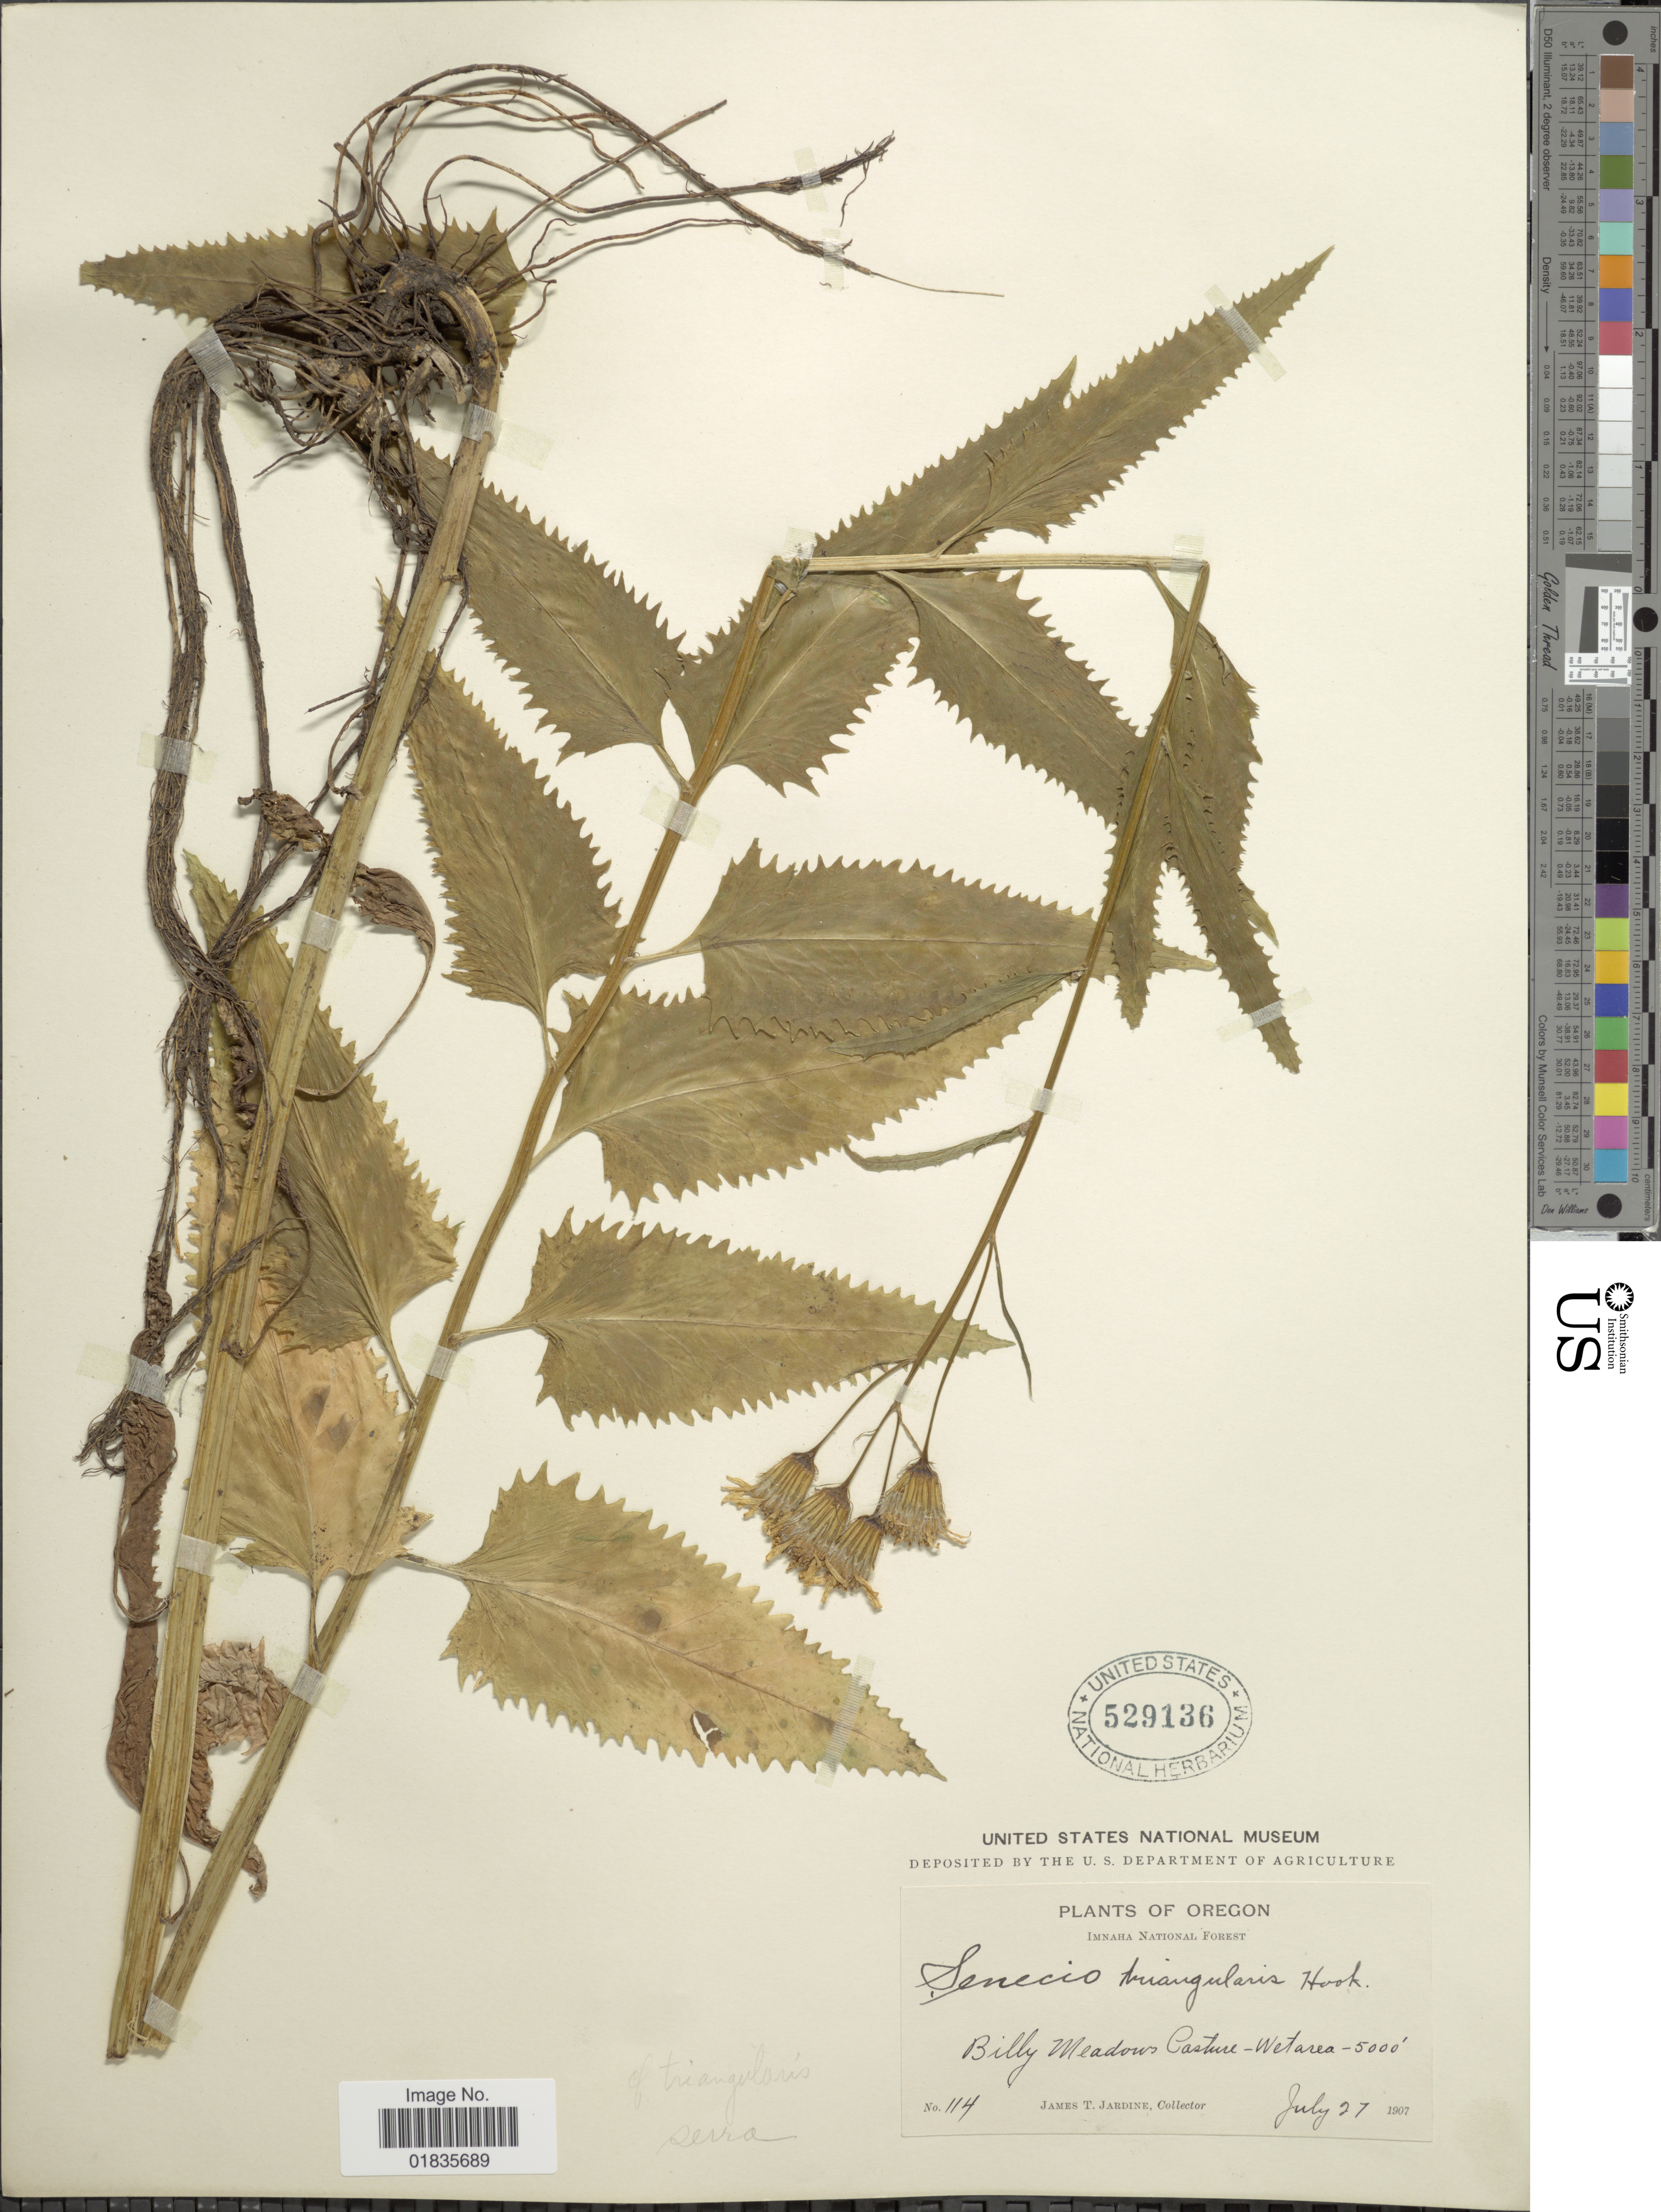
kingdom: Plantae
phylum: Tracheophyta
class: Magnoliopsida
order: Asterales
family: Asteraceae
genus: Senecio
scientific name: Senecio tricephalus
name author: Klatt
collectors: J. T. Jardine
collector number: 114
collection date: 1907-07-27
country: United States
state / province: Oregon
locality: Imnaha National Forest, Billy Meadows Pasture-Wet area.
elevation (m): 1524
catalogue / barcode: US 529136